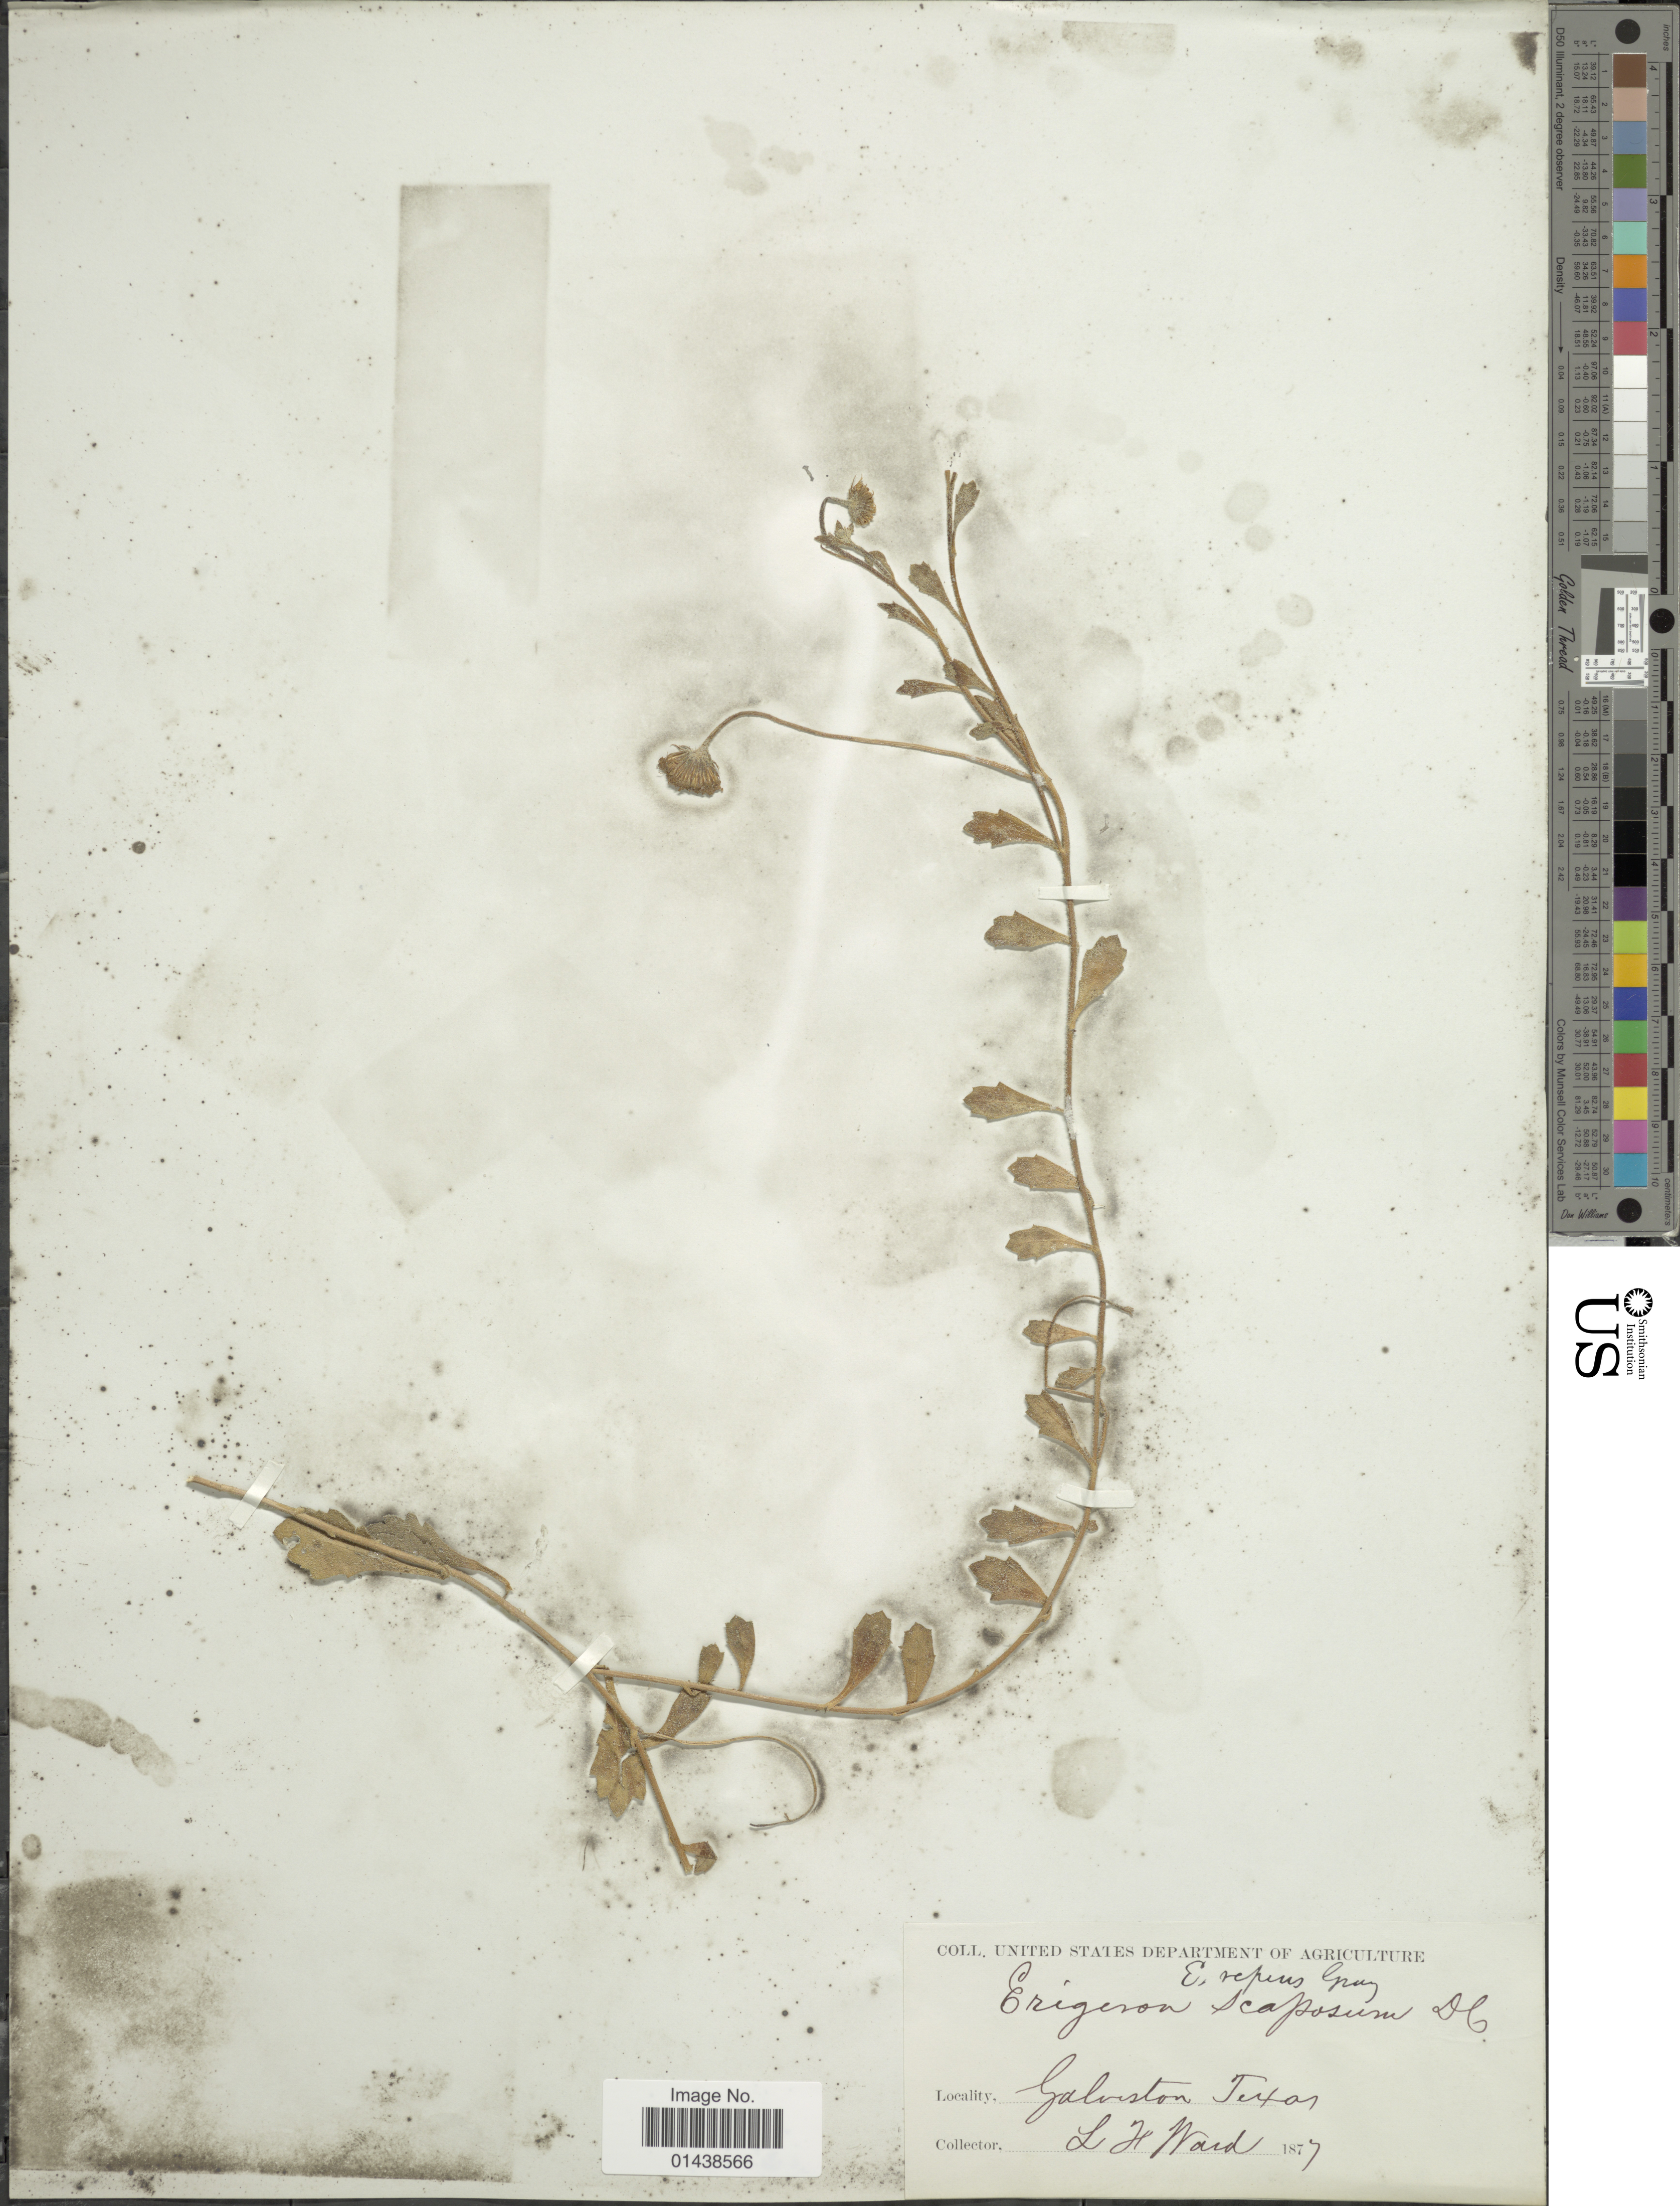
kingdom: Plantae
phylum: Tracheophyta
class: Magnoliopsida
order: Asterales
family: Asteraceae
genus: Erigeron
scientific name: Erigeron myrionactis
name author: Small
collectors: L. H. Ward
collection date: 1877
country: United States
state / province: Texas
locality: Galveston